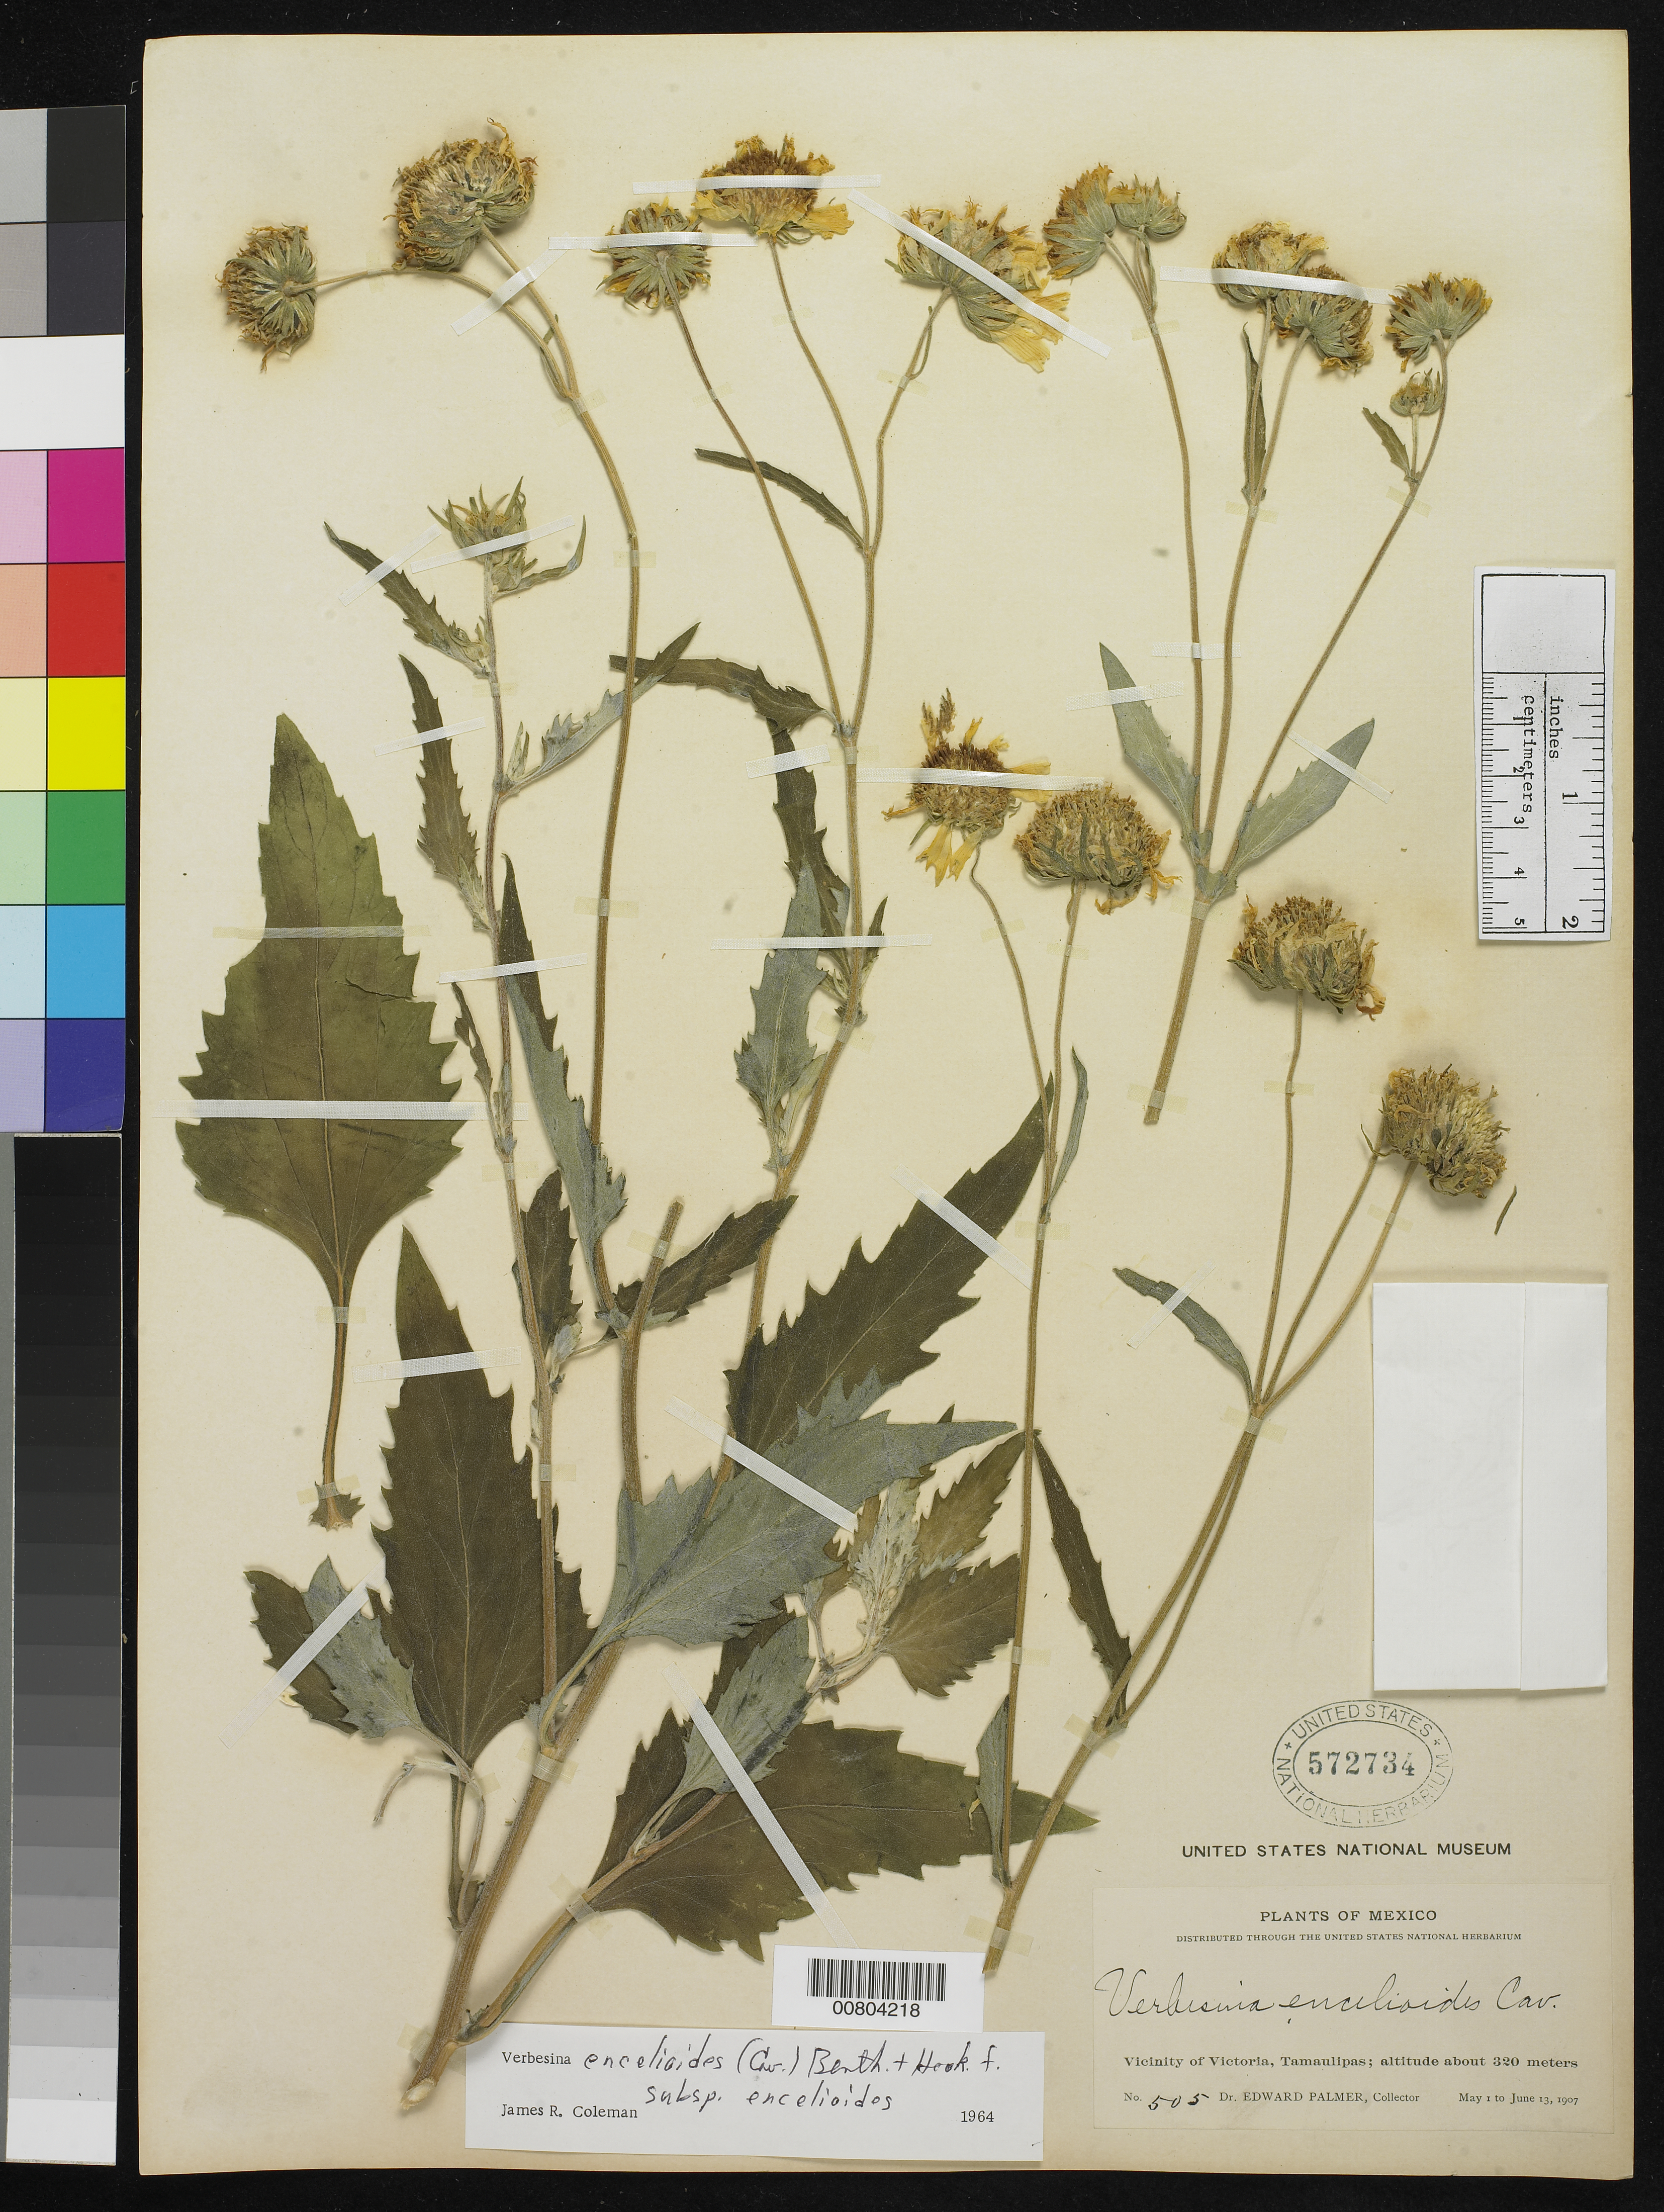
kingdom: Plantae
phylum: Tracheophyta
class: Magnoliopsida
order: Asterales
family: Asteraceae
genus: Verbesina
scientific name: Verbesina encelioides subsp. encelioides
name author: (Cav.) Benth. & Hook.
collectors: E. Palmer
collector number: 505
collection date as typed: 01 May 1907 to 13 Jun 1907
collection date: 1907-05-01/1907-06-13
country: Mexico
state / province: Tamaulipas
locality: Vicinity of Victoria.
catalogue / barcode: US 572734